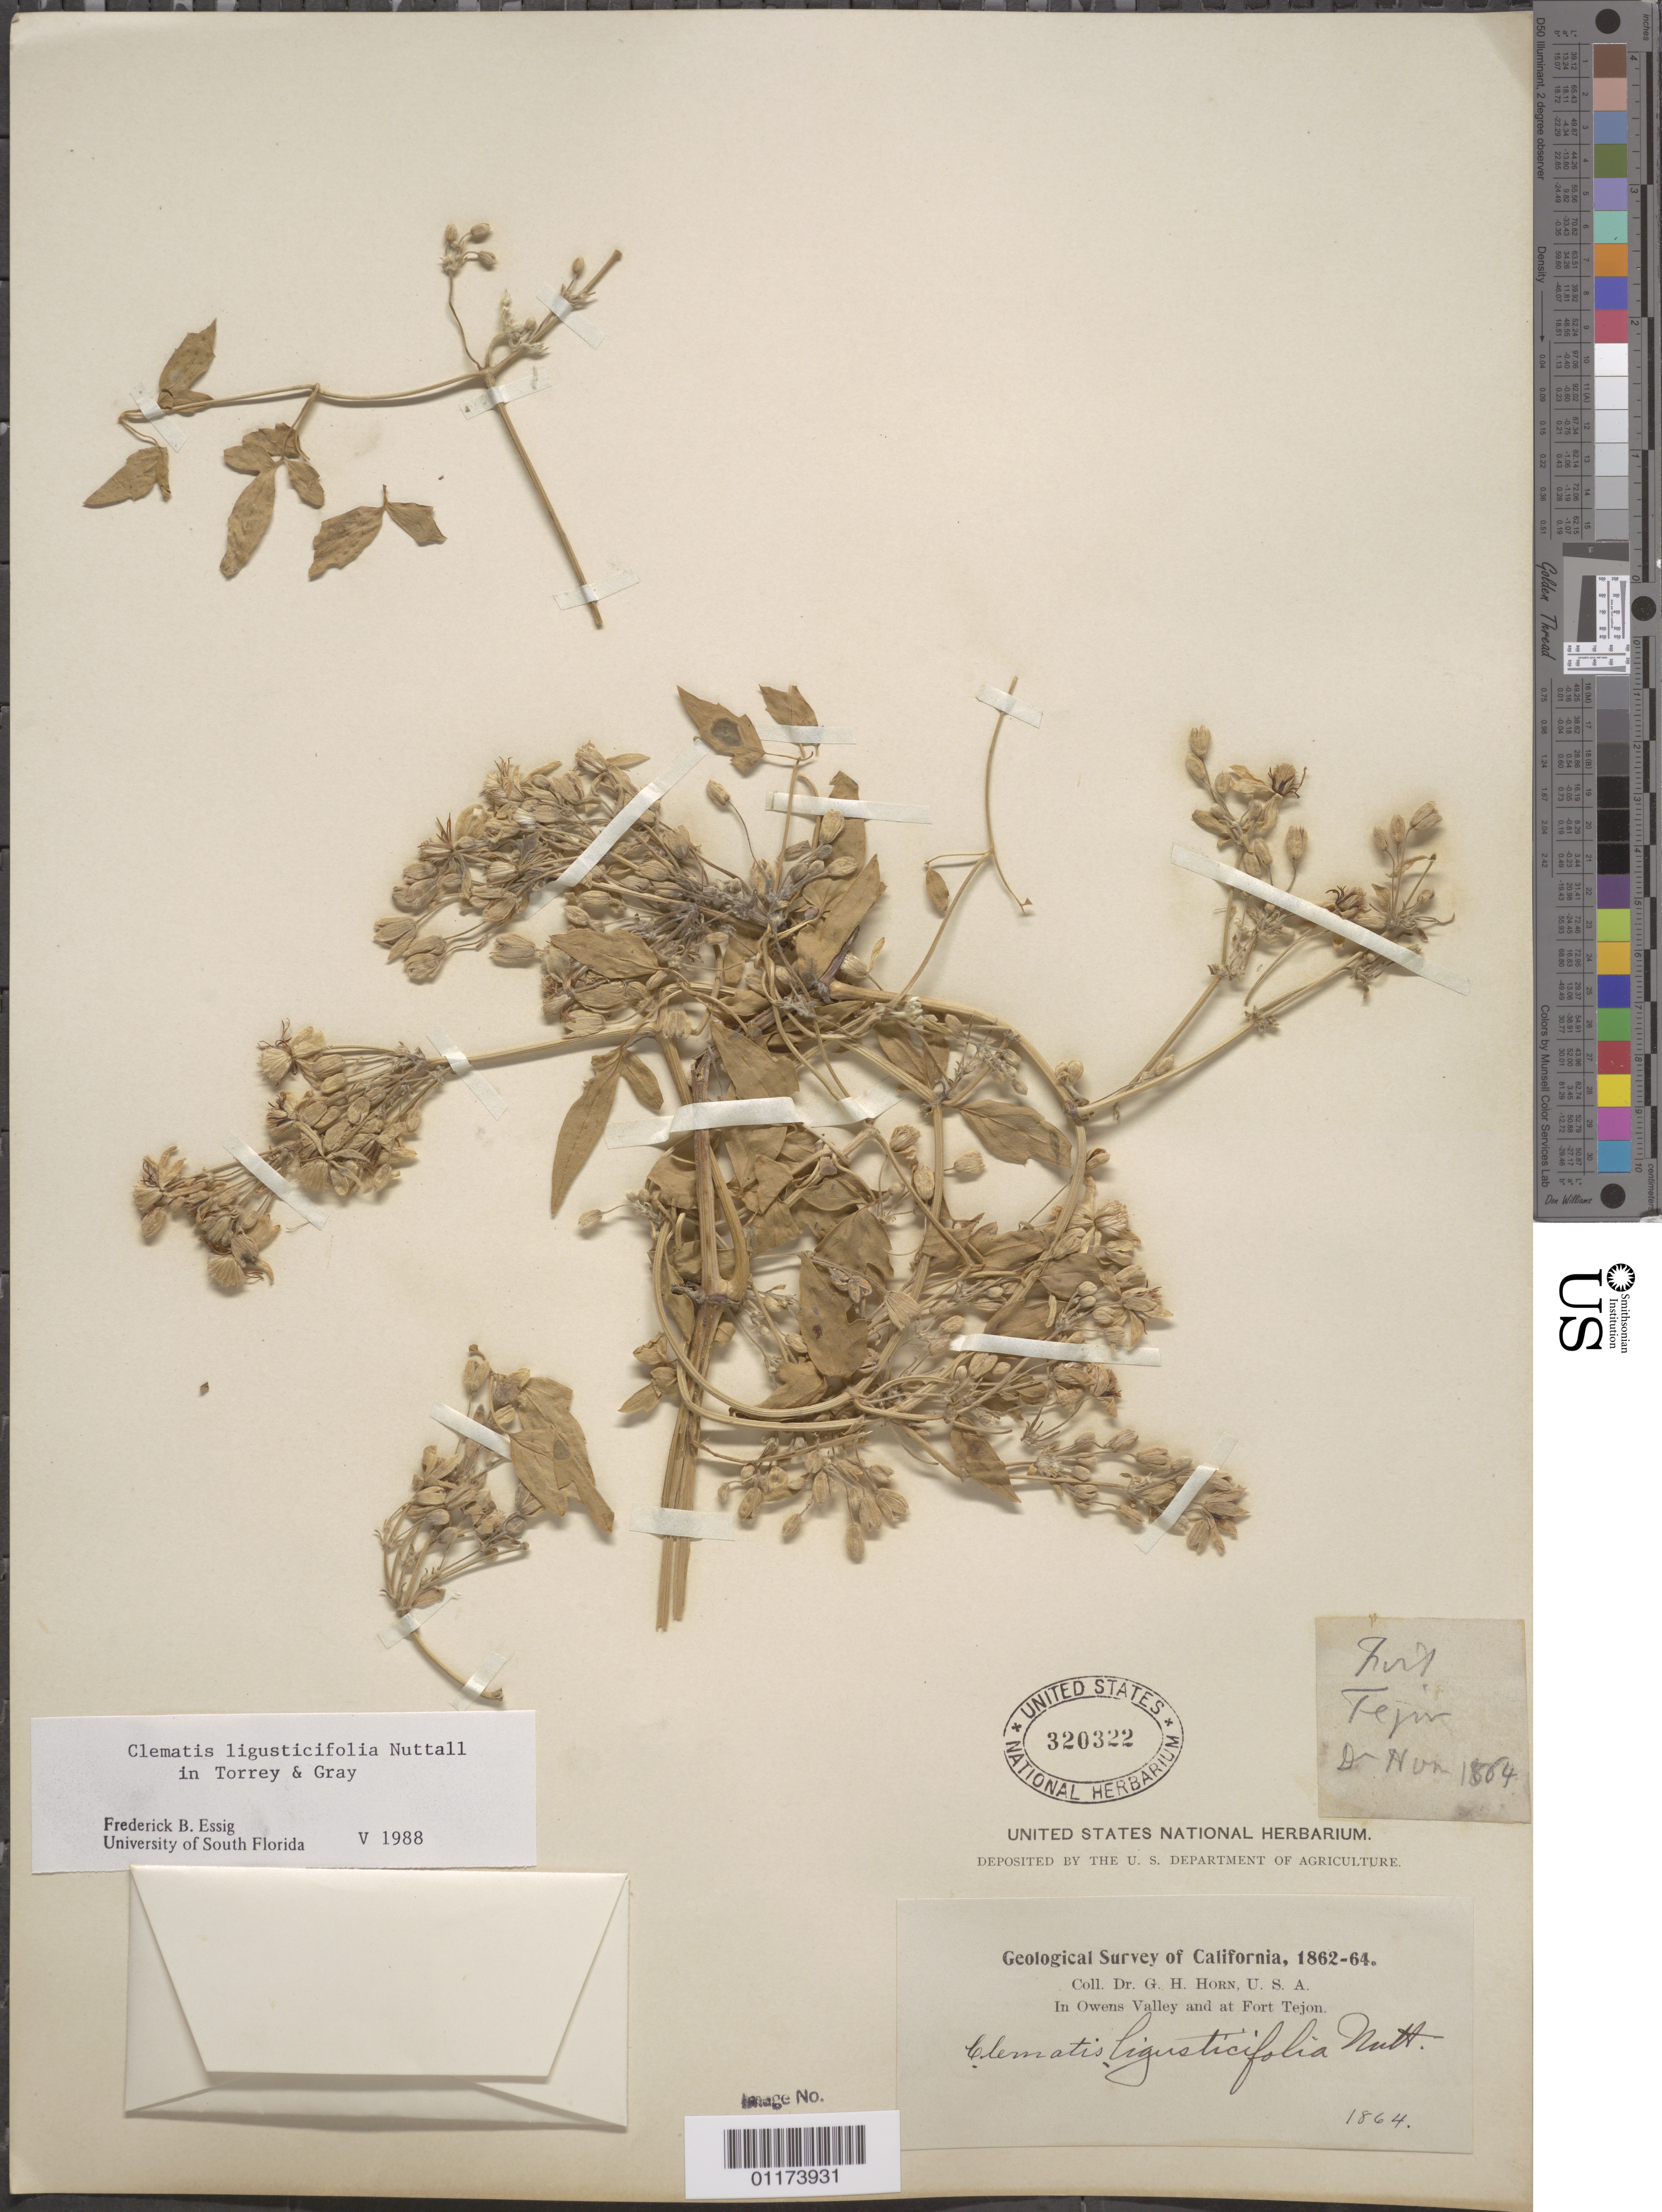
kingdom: Plantae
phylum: Tracheophyta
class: Magnoliopsida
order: Ranunculales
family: Ranunculaceae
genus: Clematis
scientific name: Clematis ligusticifolia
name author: Nutt.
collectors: G. Horn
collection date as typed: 1864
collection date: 1864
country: United States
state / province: California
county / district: Kern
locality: In Owens Valley and at Fort Tejon.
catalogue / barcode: US 320322